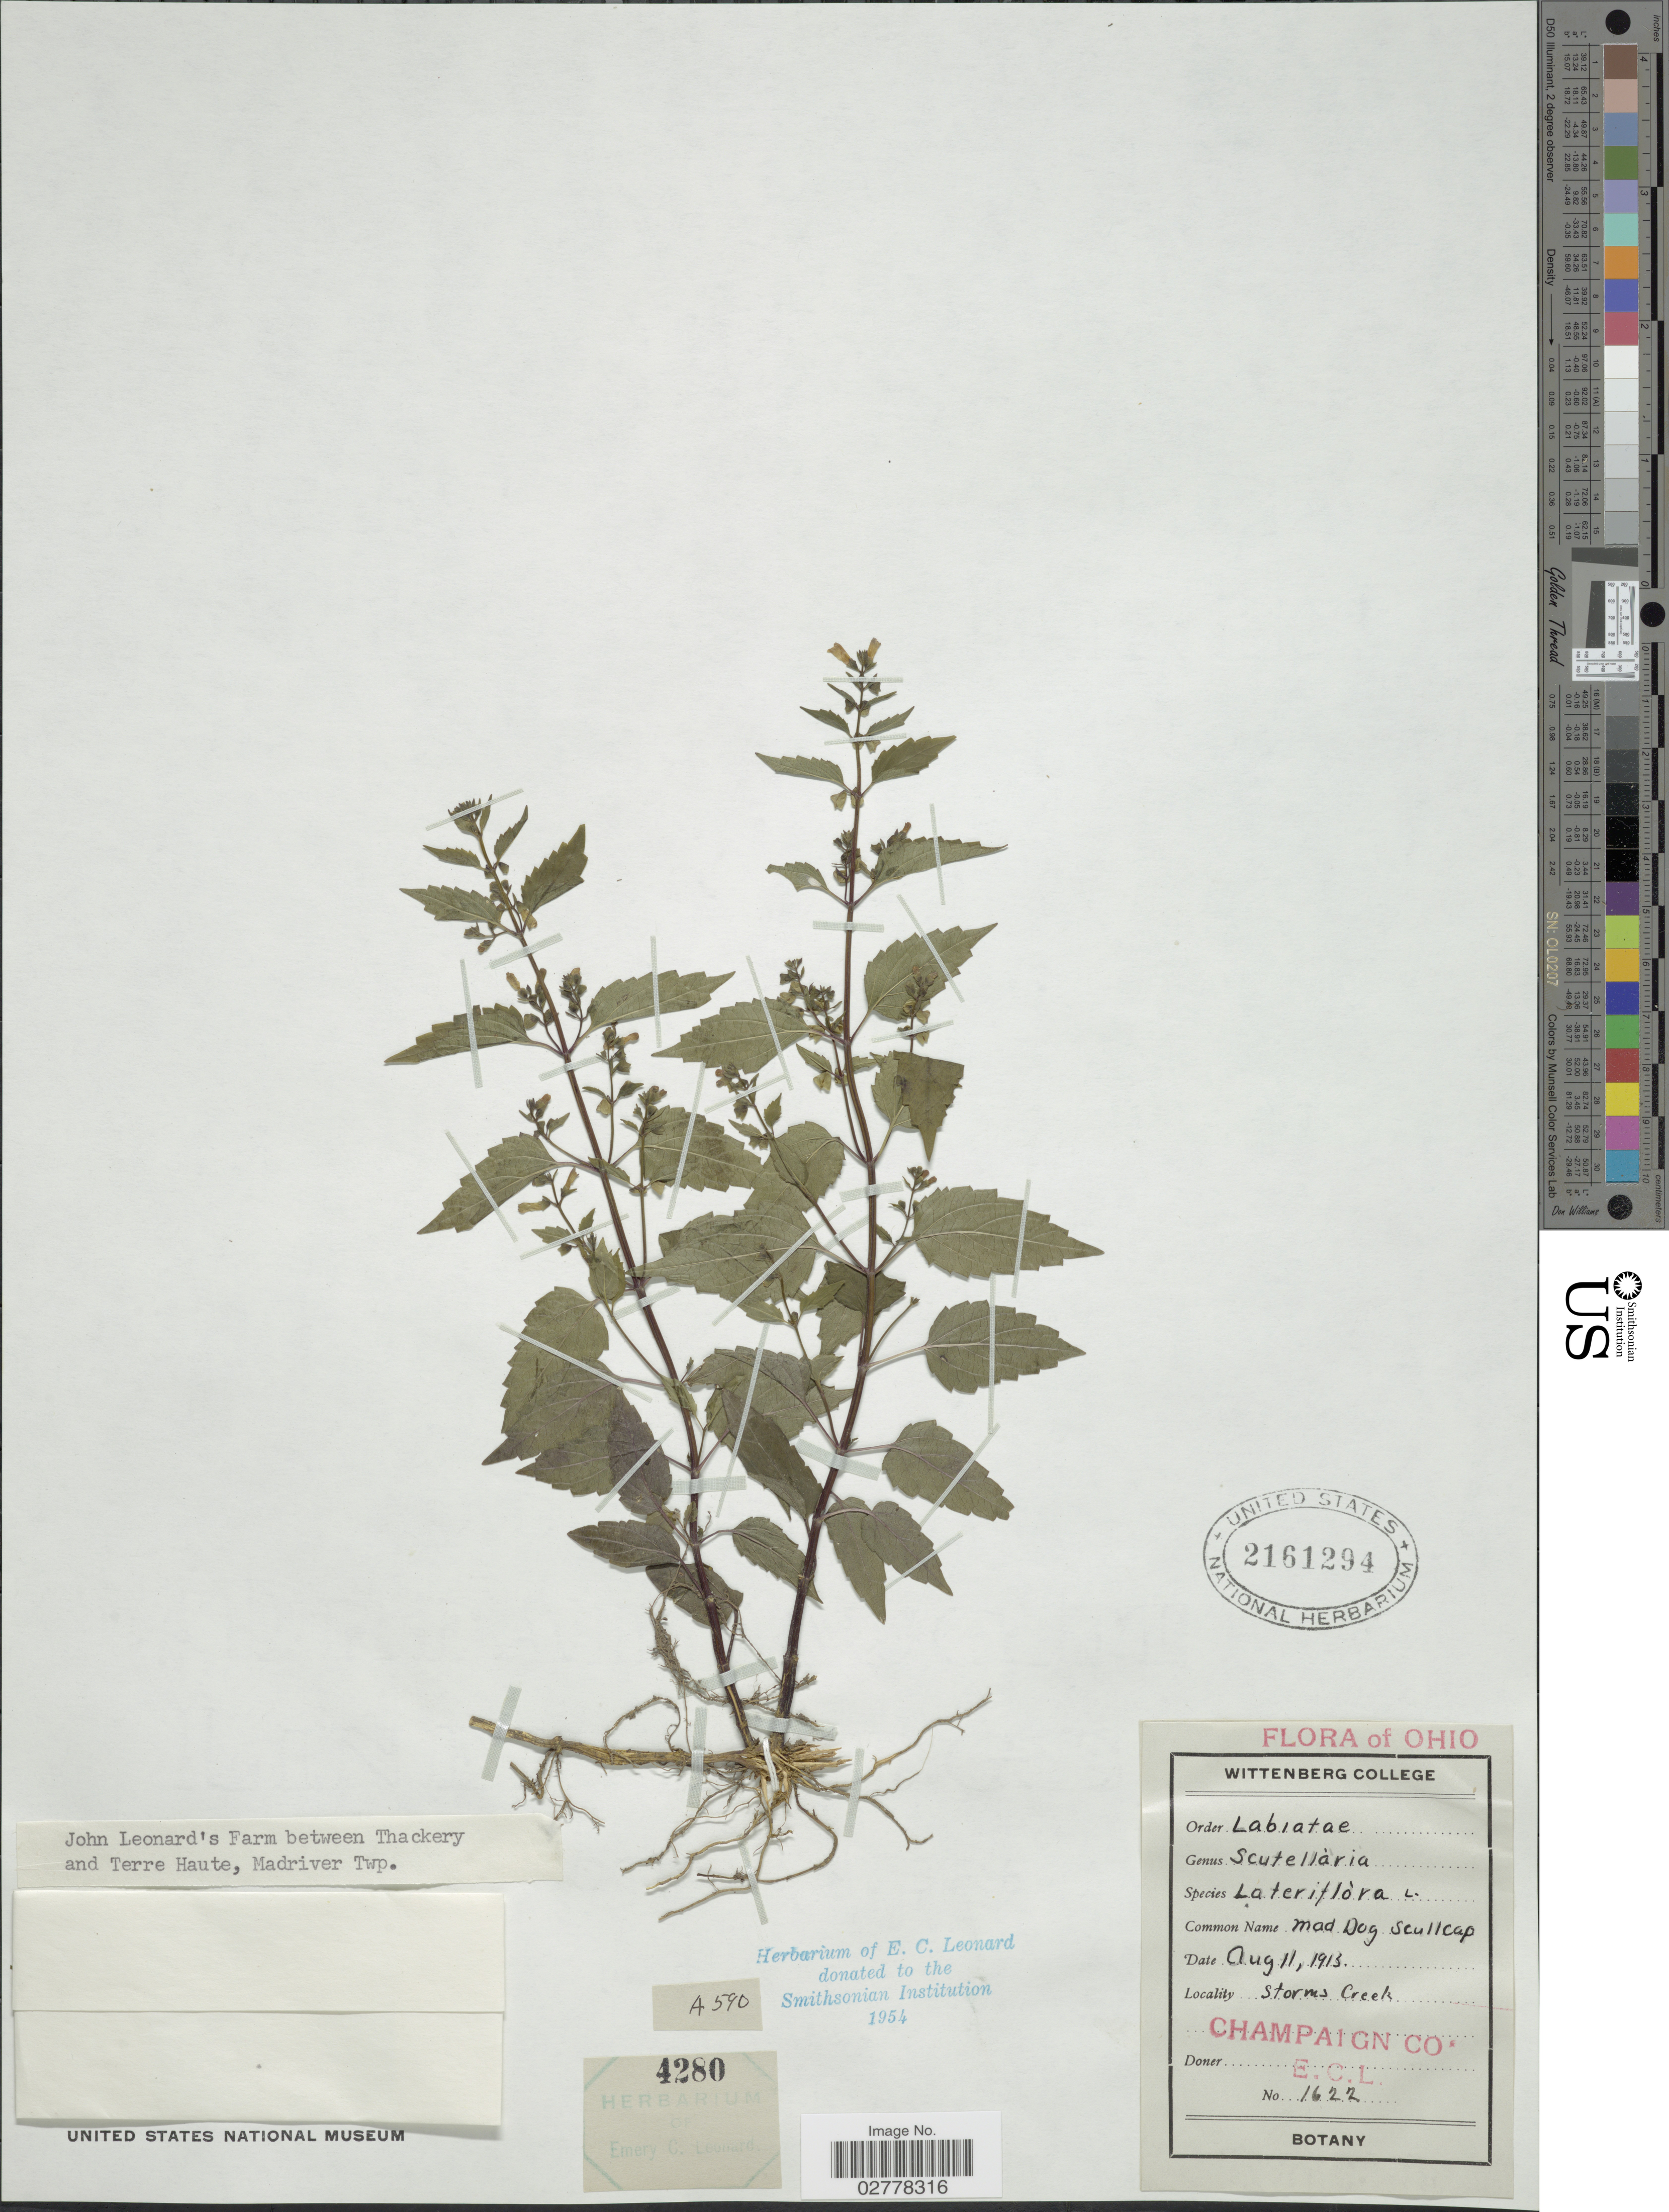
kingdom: Plantae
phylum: Tracheophyta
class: Magnoliopsida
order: Lamiales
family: Lamiaceae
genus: Scutellaria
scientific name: Scutellaria lateriflora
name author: L.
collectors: E. C. Leonard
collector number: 1622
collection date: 1913-08-11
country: United States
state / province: Ohio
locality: Storms Creek. Champaign Co.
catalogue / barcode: US 2161294